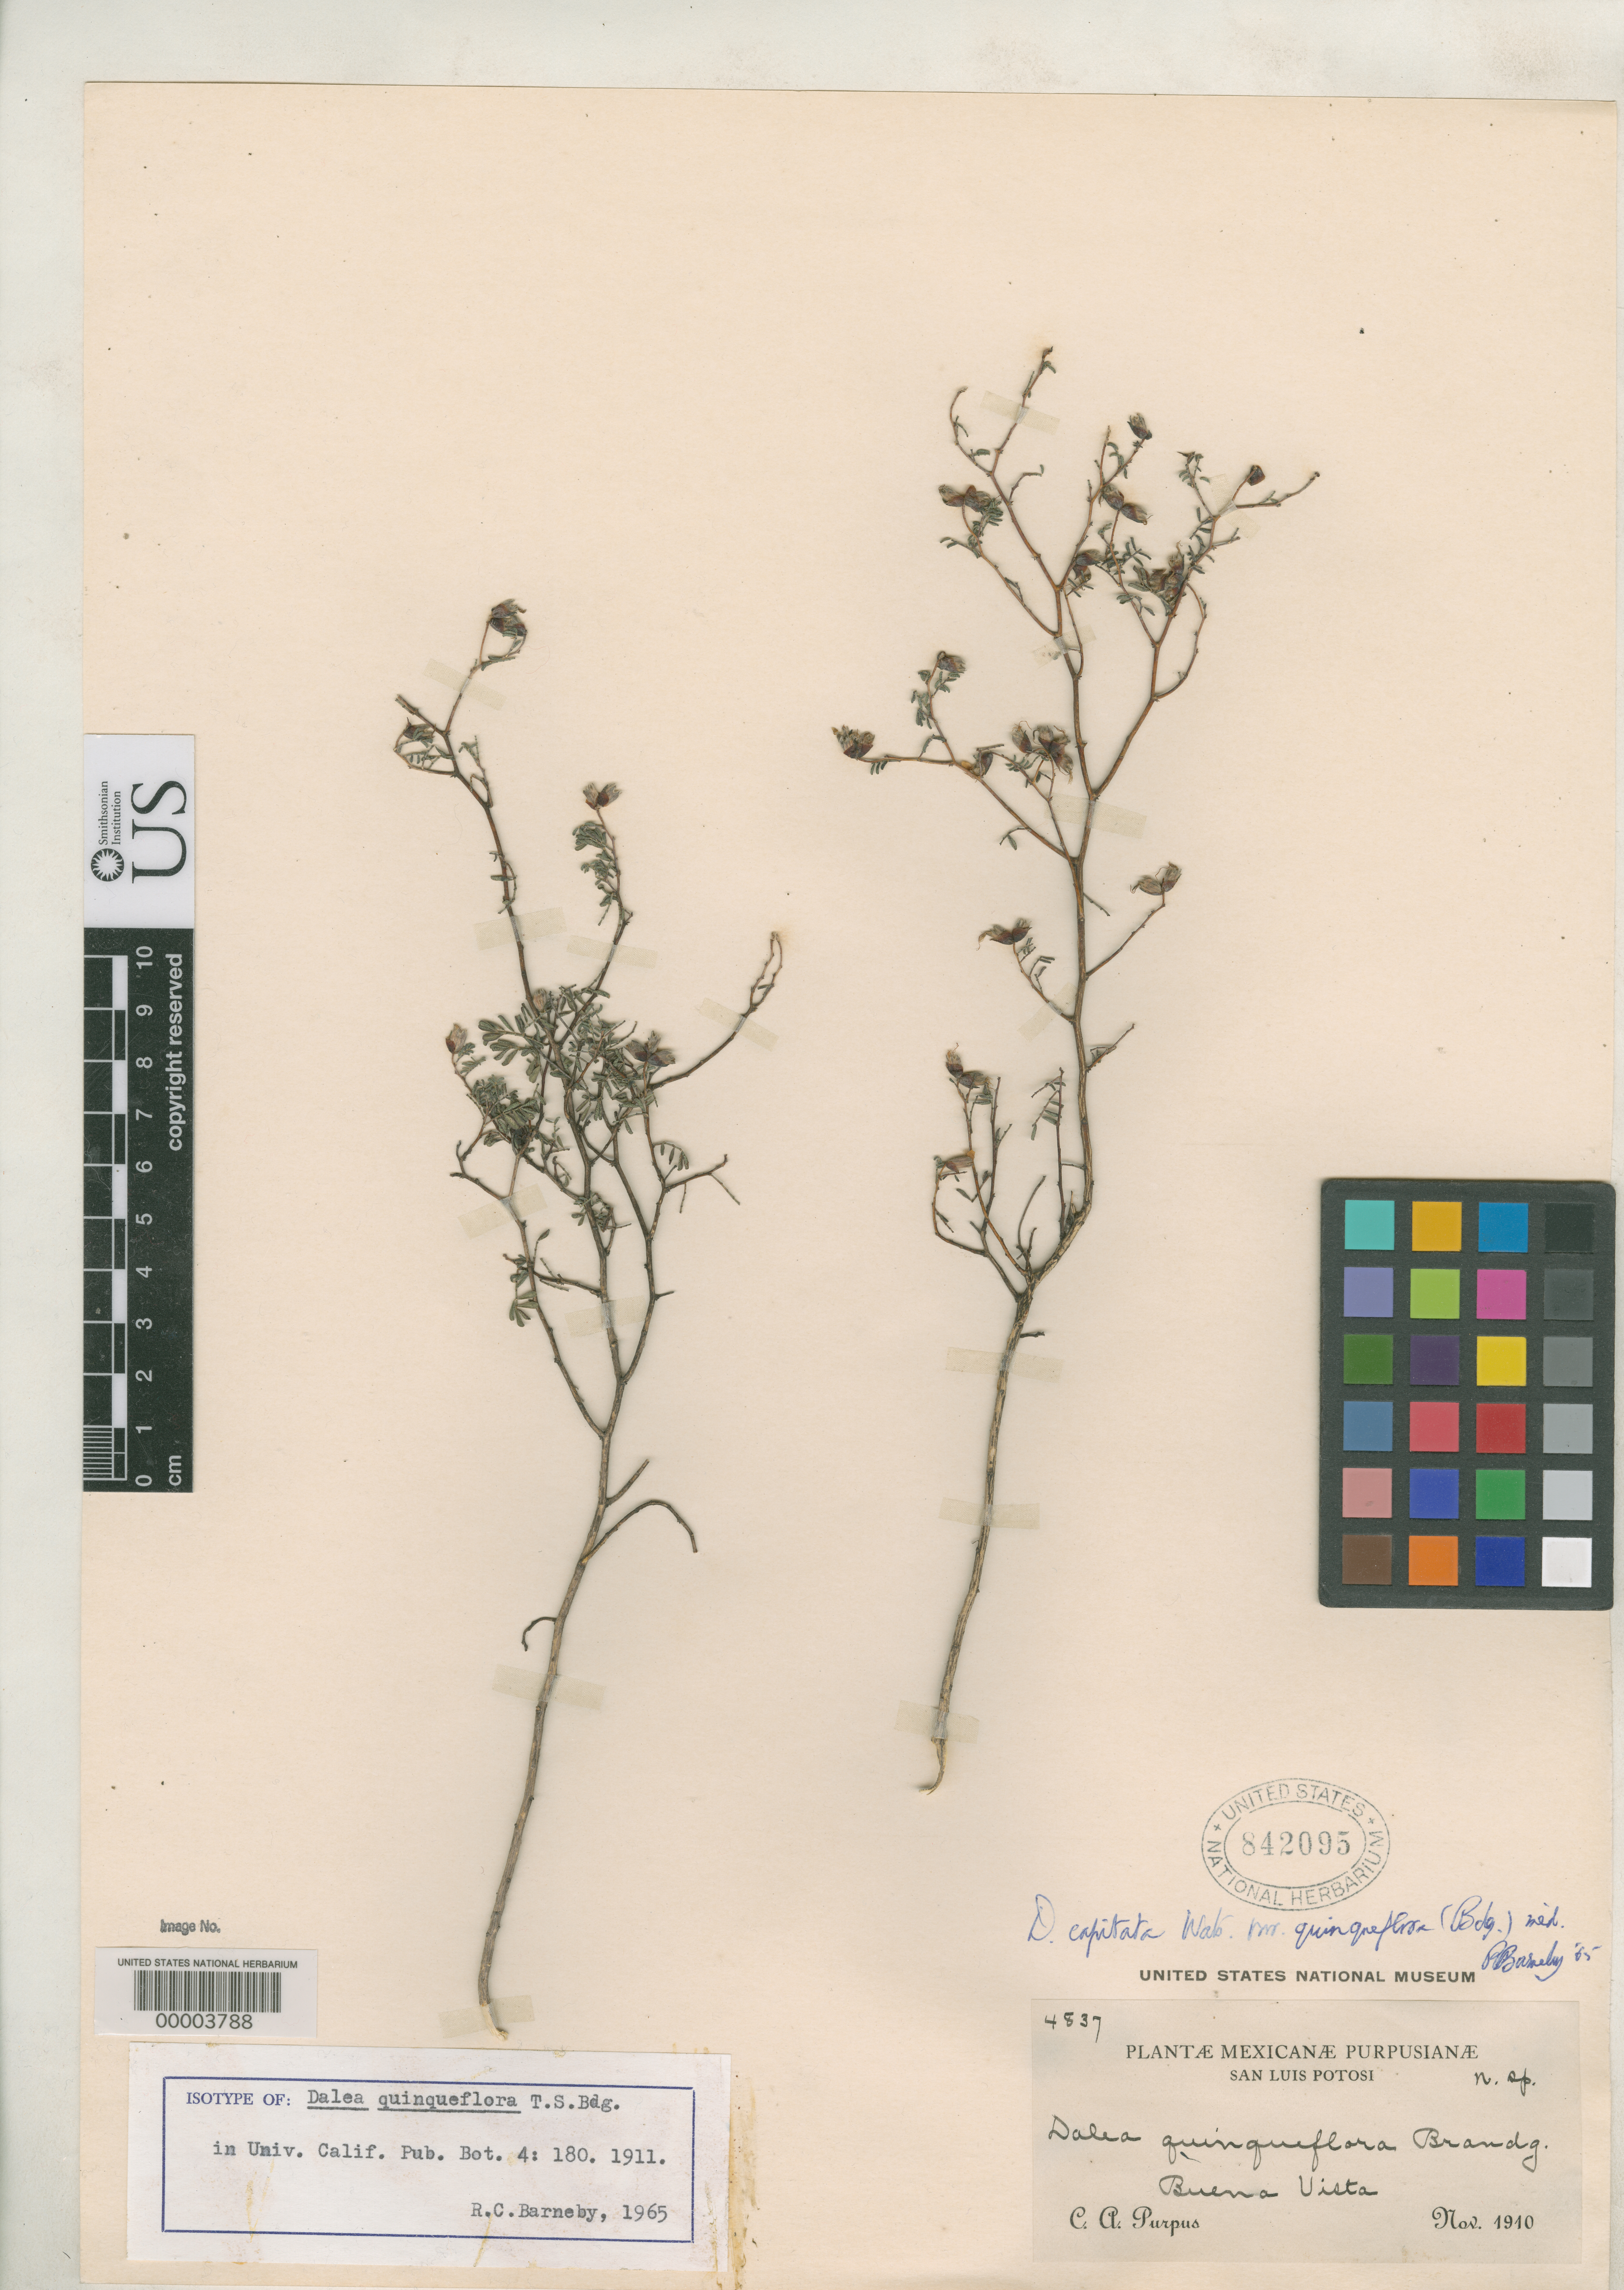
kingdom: Plantae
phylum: Tracheophyta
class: Magnoliopsida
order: Fabales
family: Fabaceae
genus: Dalea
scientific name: Dalea quinqueflora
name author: Brandegee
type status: Isotype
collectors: C. A. Purpus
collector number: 4837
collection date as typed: Nov 1910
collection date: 1910-11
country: Mexico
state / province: San Luis Potosi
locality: Buena Vista.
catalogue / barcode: US 842095